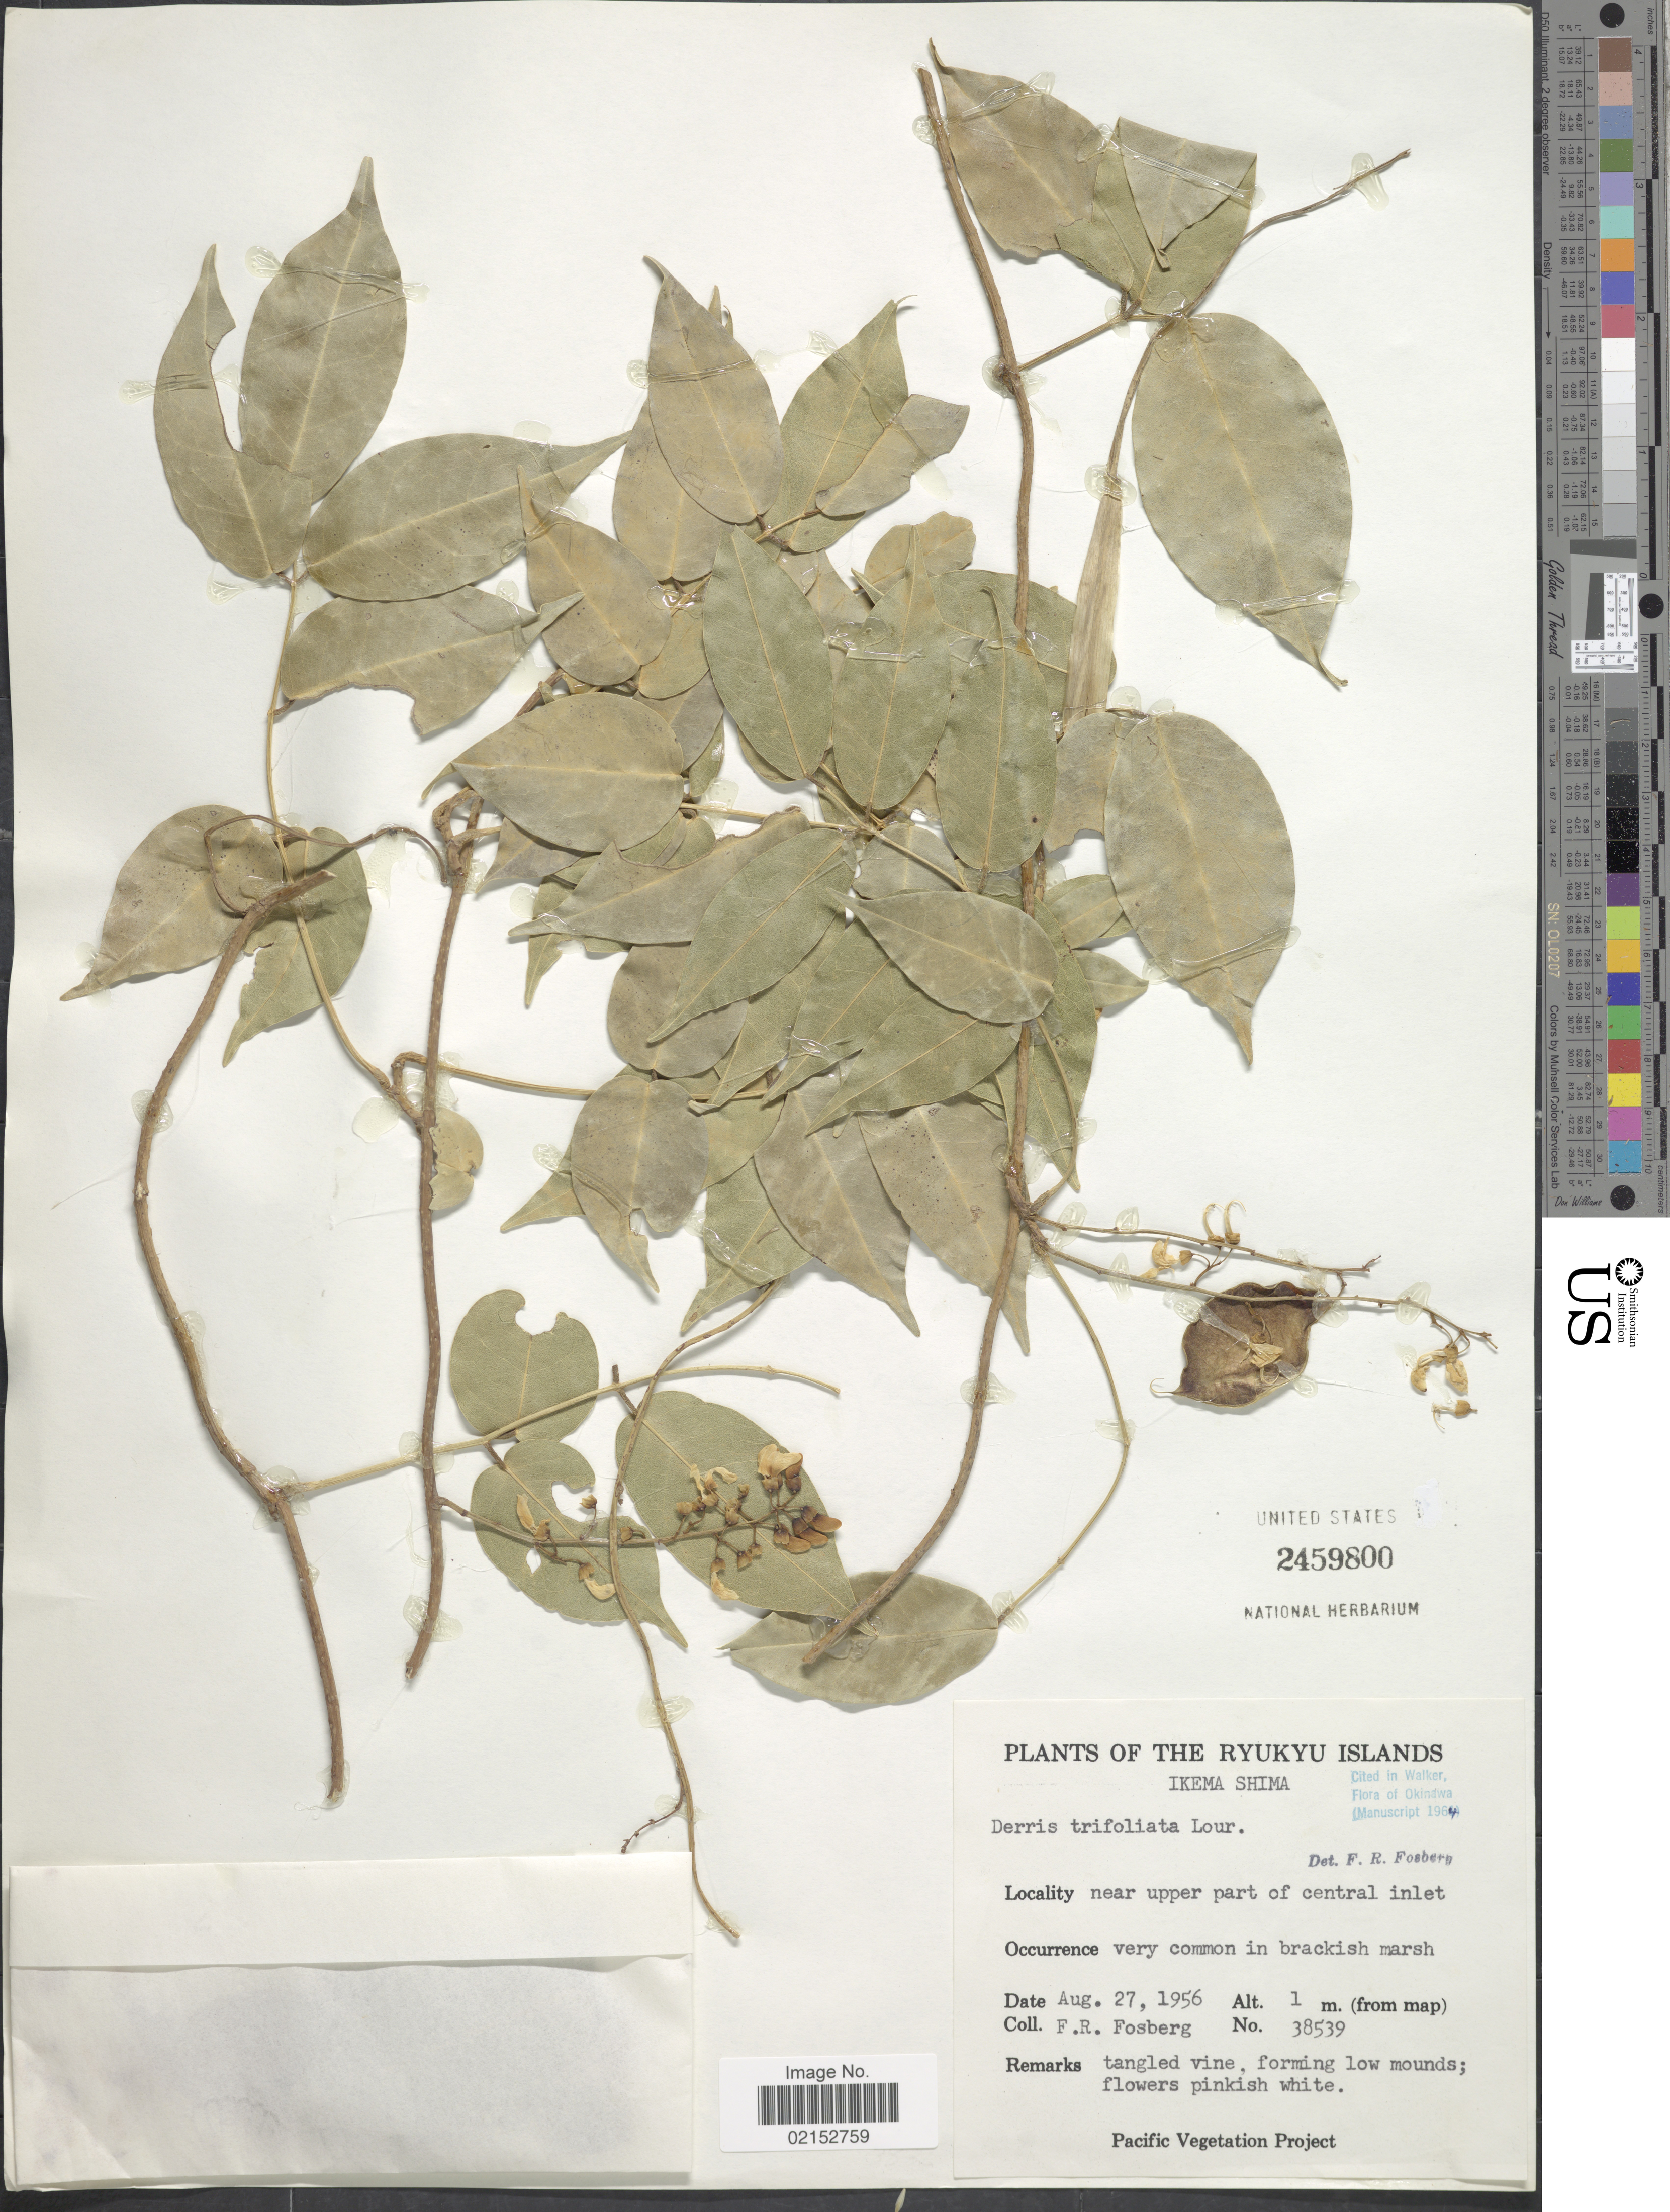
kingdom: Plantae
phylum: Tracheophyta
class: Magnoliopsida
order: Fabales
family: Fabaceae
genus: Derris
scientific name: Derris trifoliata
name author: Lour.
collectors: F. R. Fosberg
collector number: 38539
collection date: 1956-08-27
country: Japan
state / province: Okinawa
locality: Ryukyu Islands, Ikema Shima, near upper part of central inlet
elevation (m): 1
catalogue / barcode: US 2459800